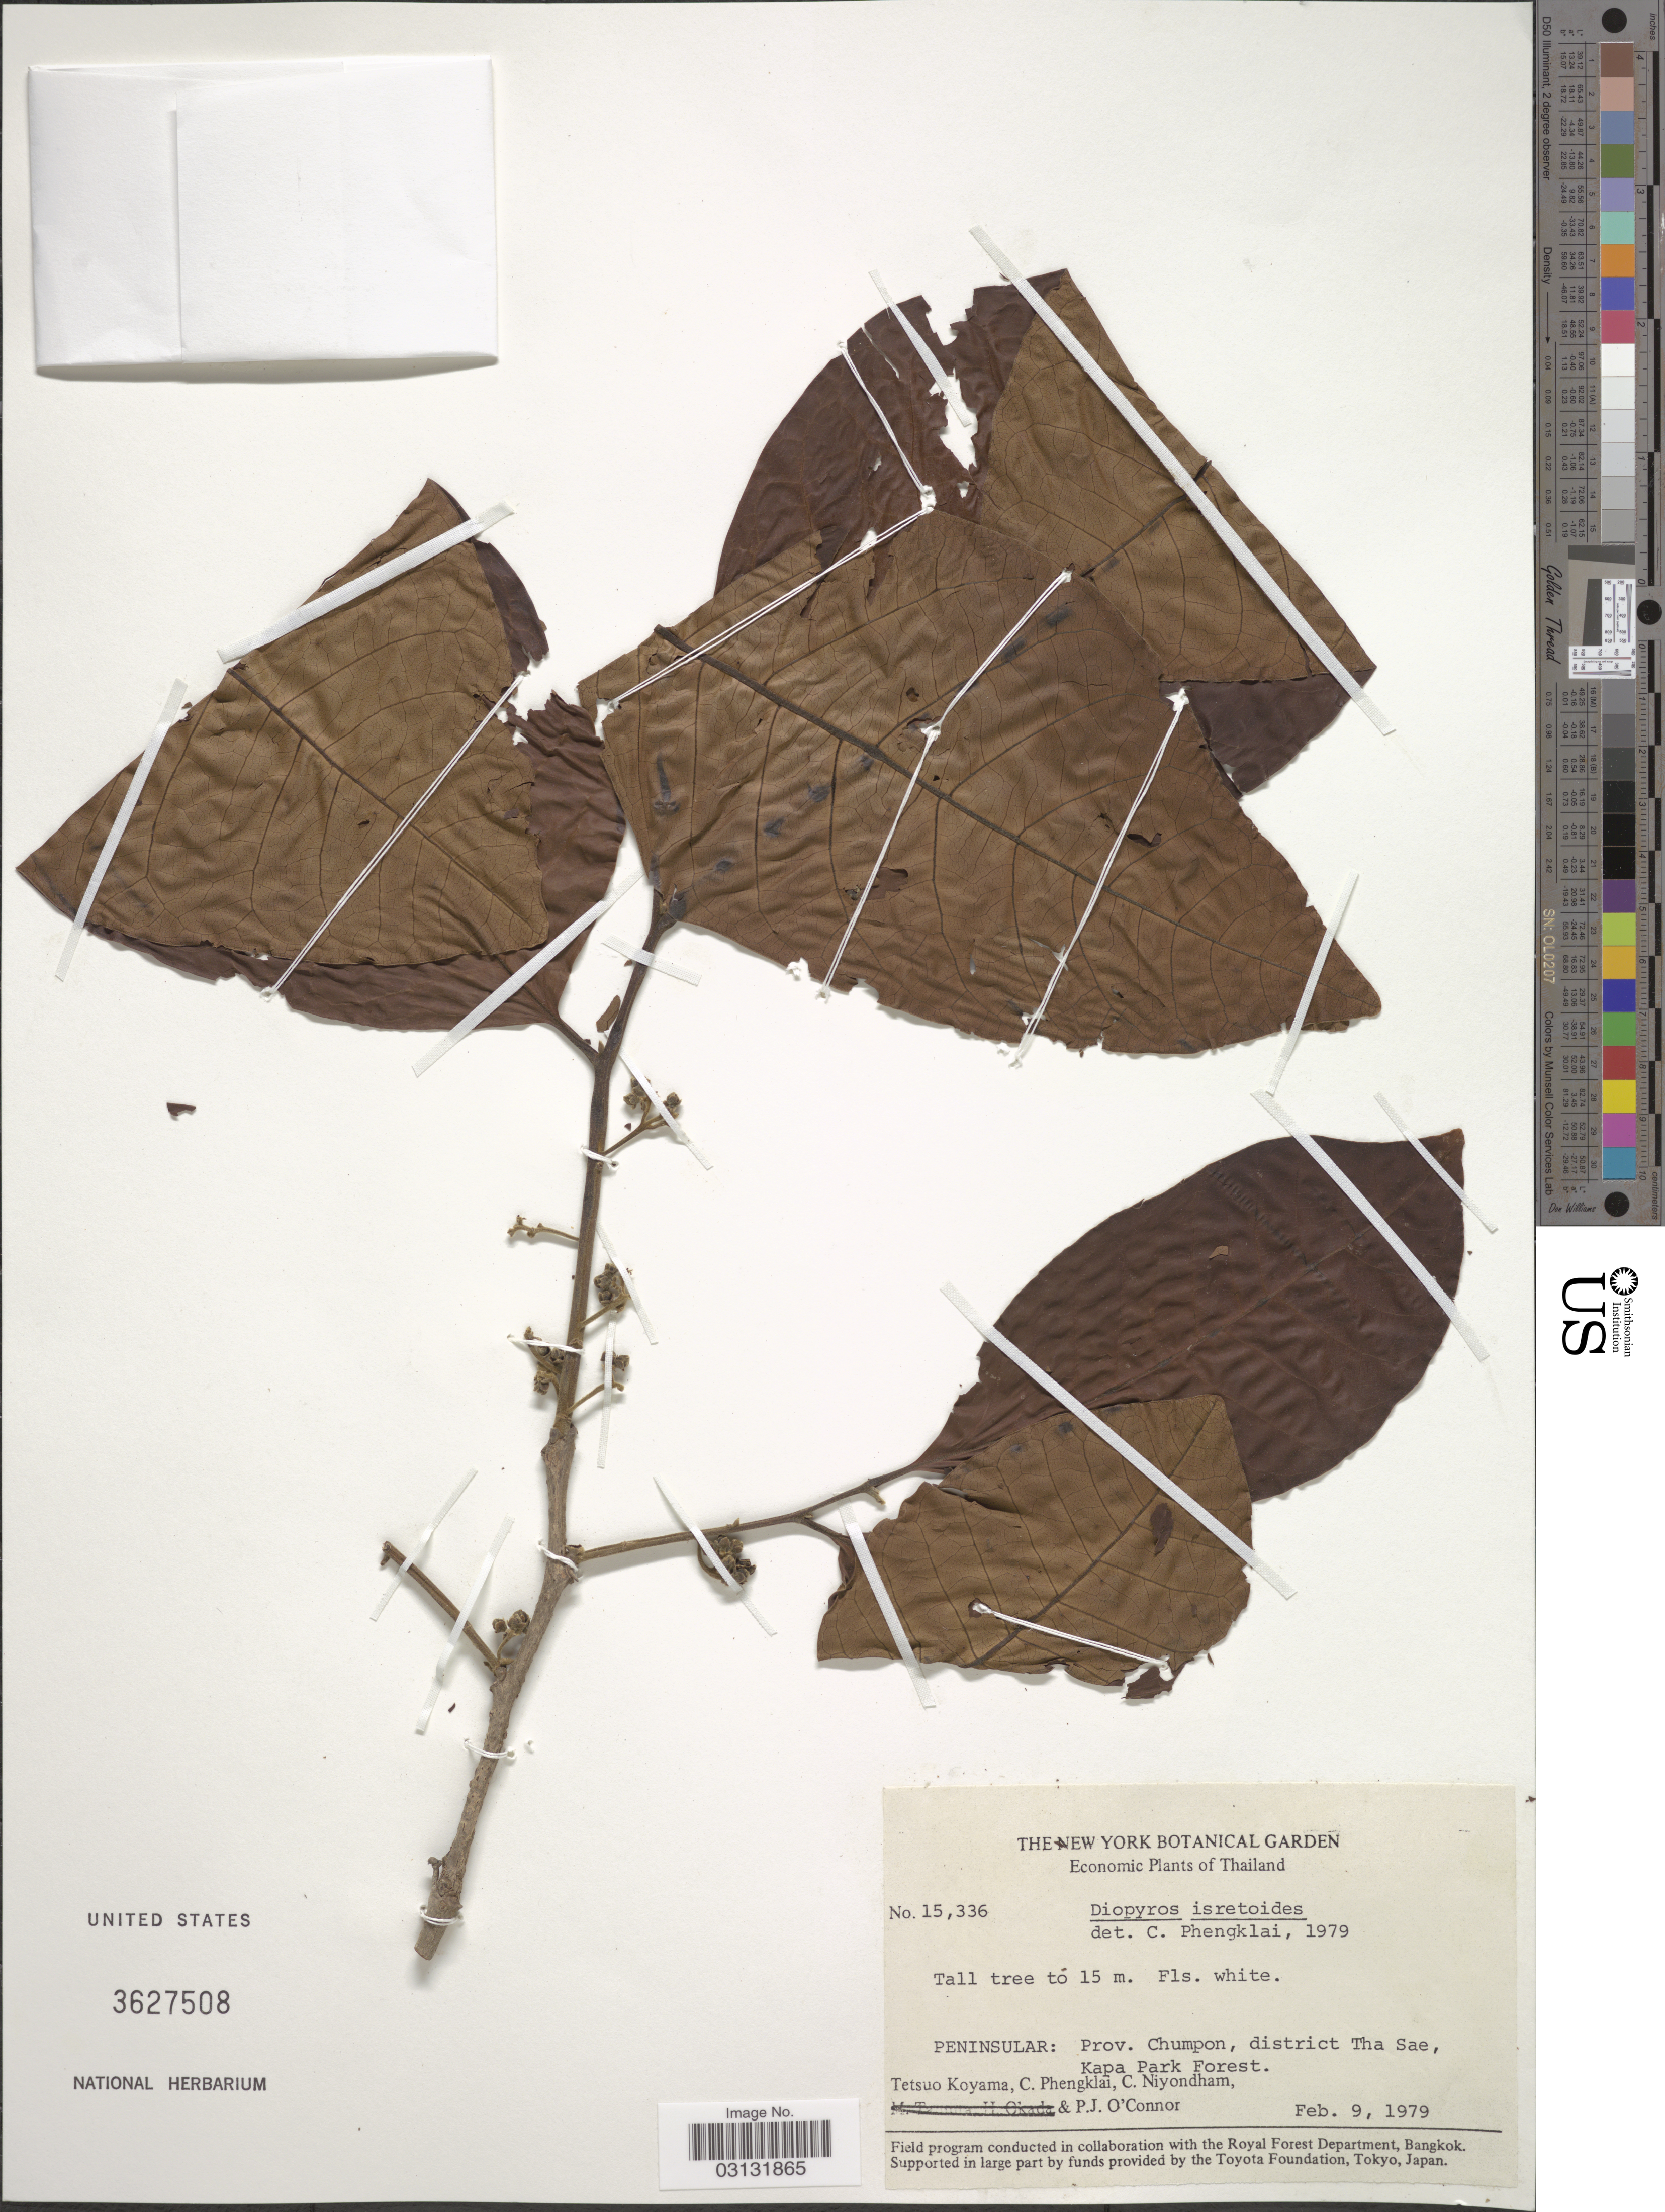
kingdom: Plantae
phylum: Tracheophyta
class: Magnoliopsida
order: Ericales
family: Ebenaceae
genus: Diospyros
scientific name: Diospyros ehretioides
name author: Wall. ex G. Don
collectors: T. Koyama, C. Phengklai, C. Niyondham & P. O'Connor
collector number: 15336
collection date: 1979-02-09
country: Thailand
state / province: Chumpon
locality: Peninsular: Prov. Chumpon, district Tha Sae, Kapa Park Forest.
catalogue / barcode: US 3627508